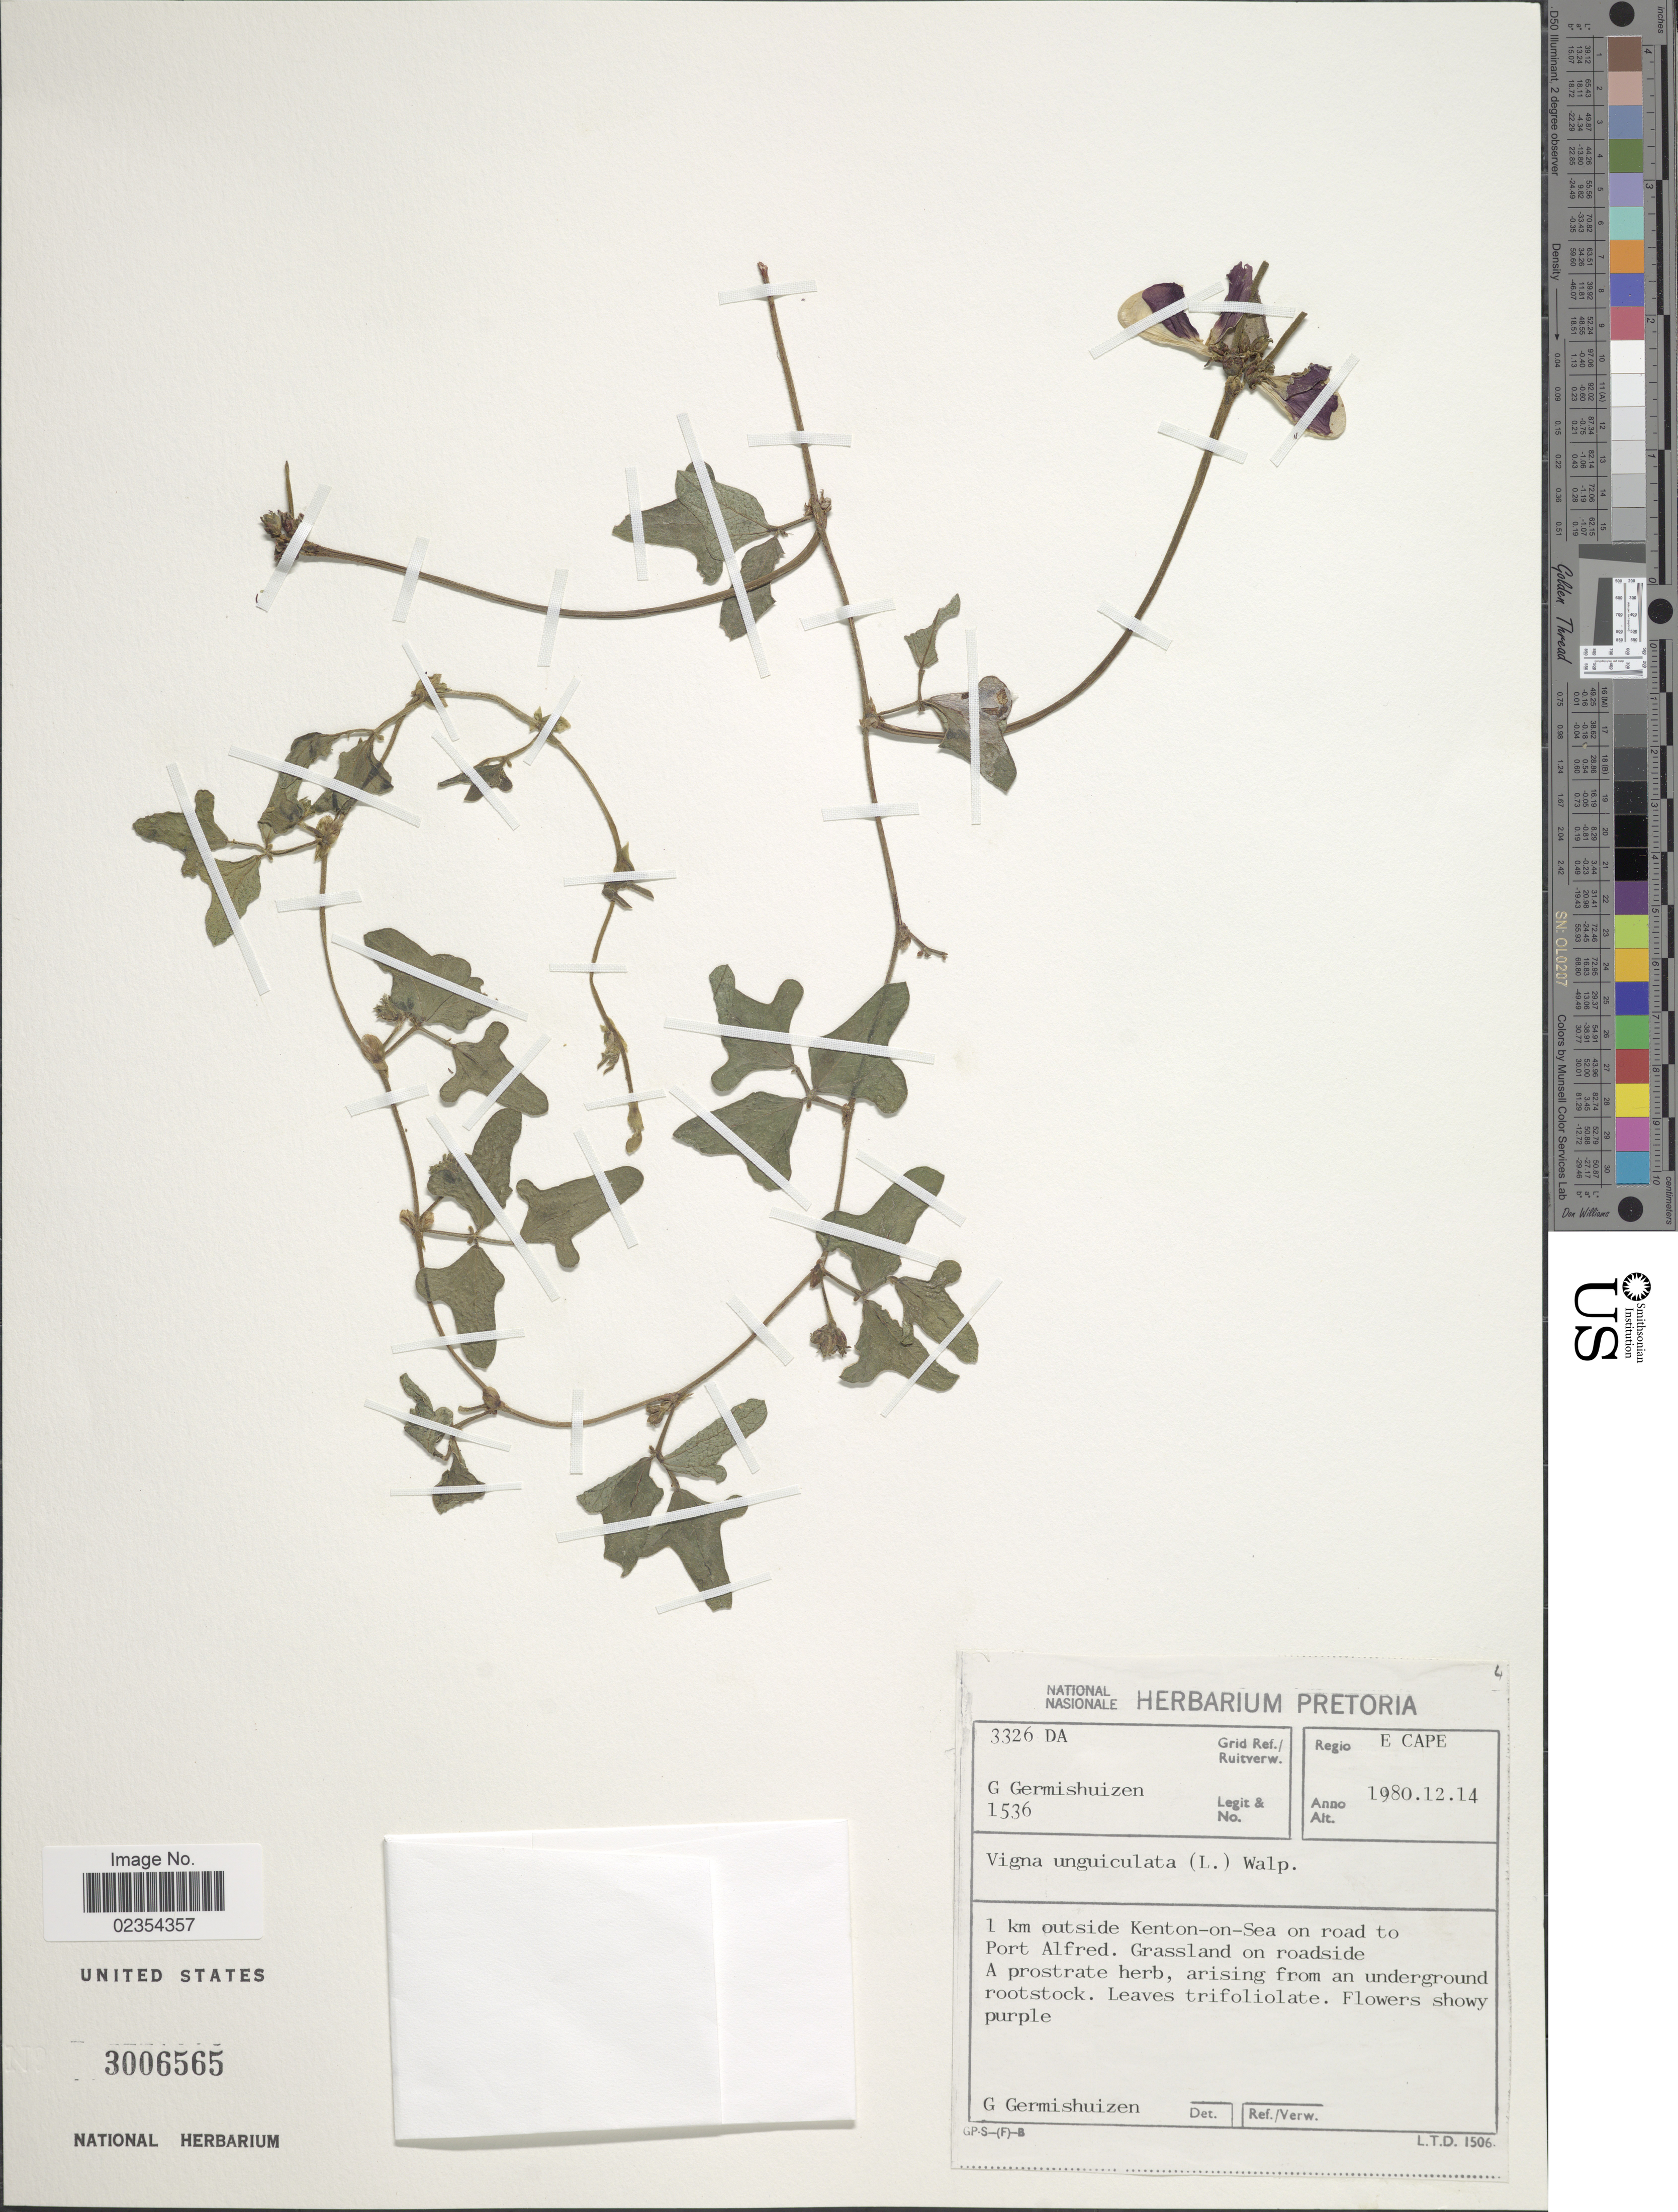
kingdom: Plantae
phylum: Tracheophyta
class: Magnoliopsida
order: Fabales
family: Fabaceae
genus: Vigna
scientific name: Vigna unguiculata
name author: (L.) Walp.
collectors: G. Germishuizen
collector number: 1536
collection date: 1980-12-14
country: South Africa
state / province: Eastern Cape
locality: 1 km outside Kenton-on-Sea on road to Port Alfred, Grid Ref. 3326DA.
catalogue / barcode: US 3006565